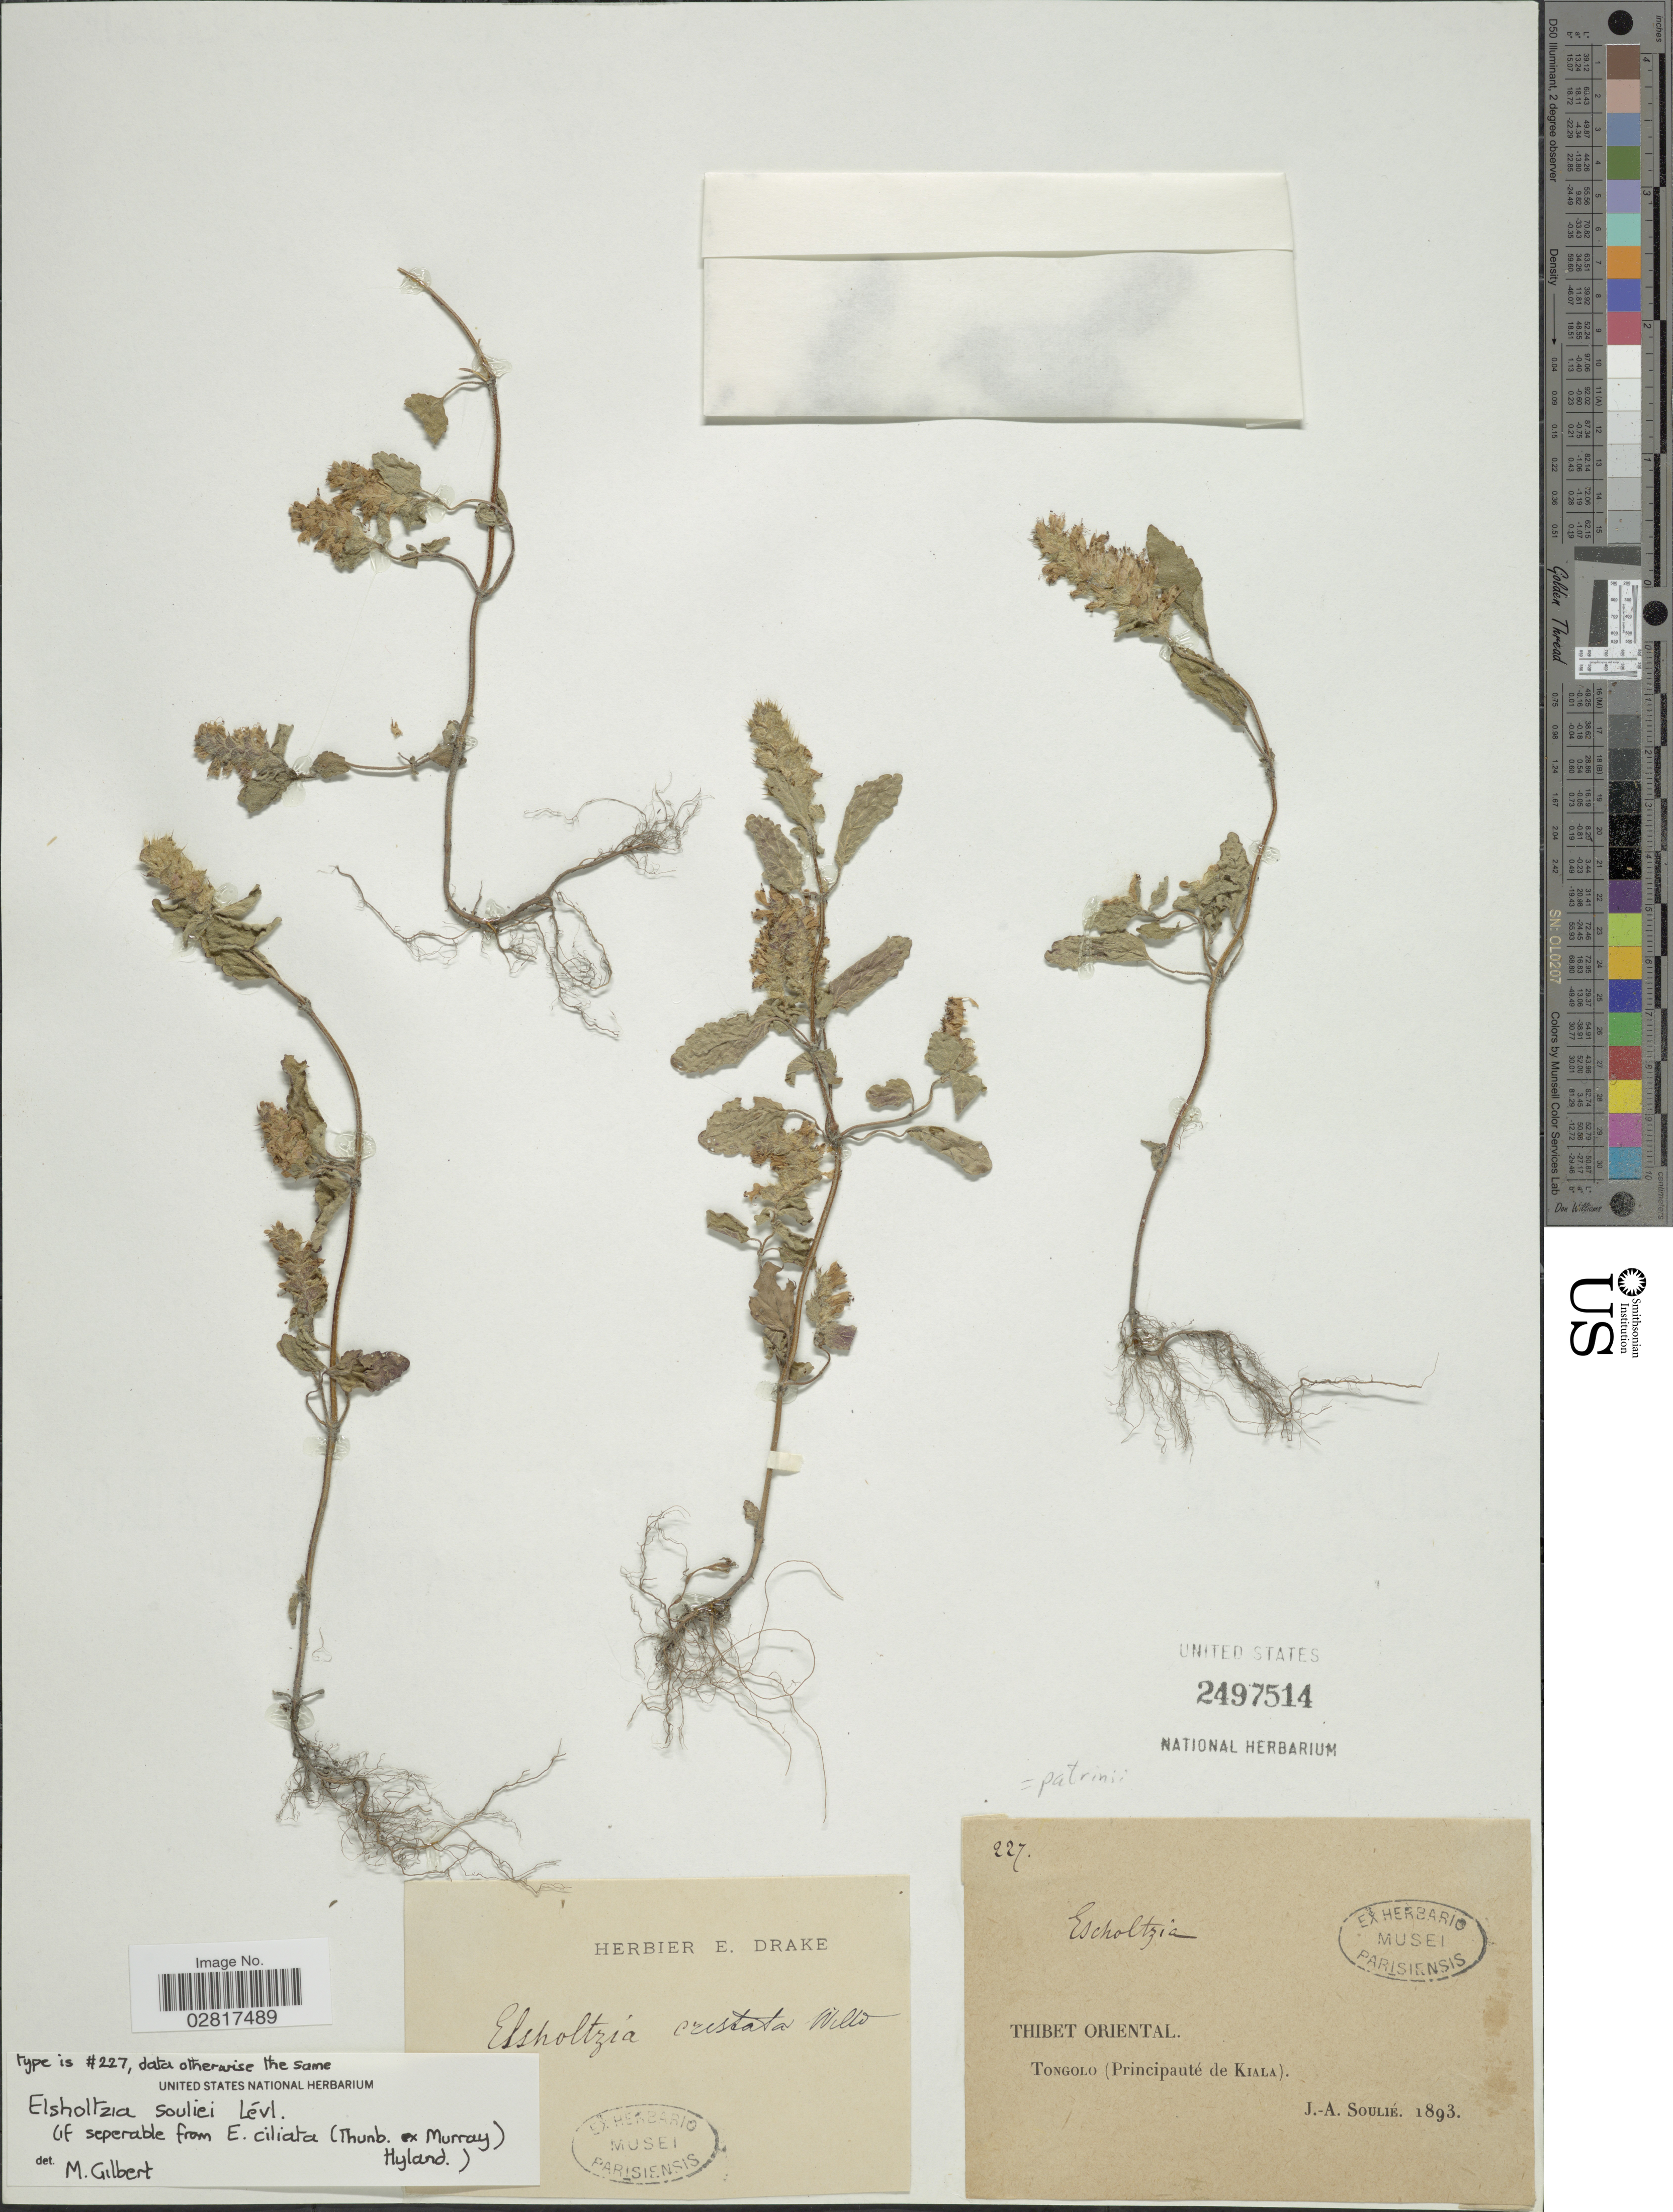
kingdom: Plantae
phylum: Tracheophyta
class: Magnoliopsida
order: Lamiales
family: Lamiaceae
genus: Elsholtzia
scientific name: Elsholtzia patrinii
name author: (Lepech.) Garcke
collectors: J. Soulié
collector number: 227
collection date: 1893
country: China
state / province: Xizang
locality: Thibet Oriental, Tongolo (Principauté de Kiala).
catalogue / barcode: US 2497514